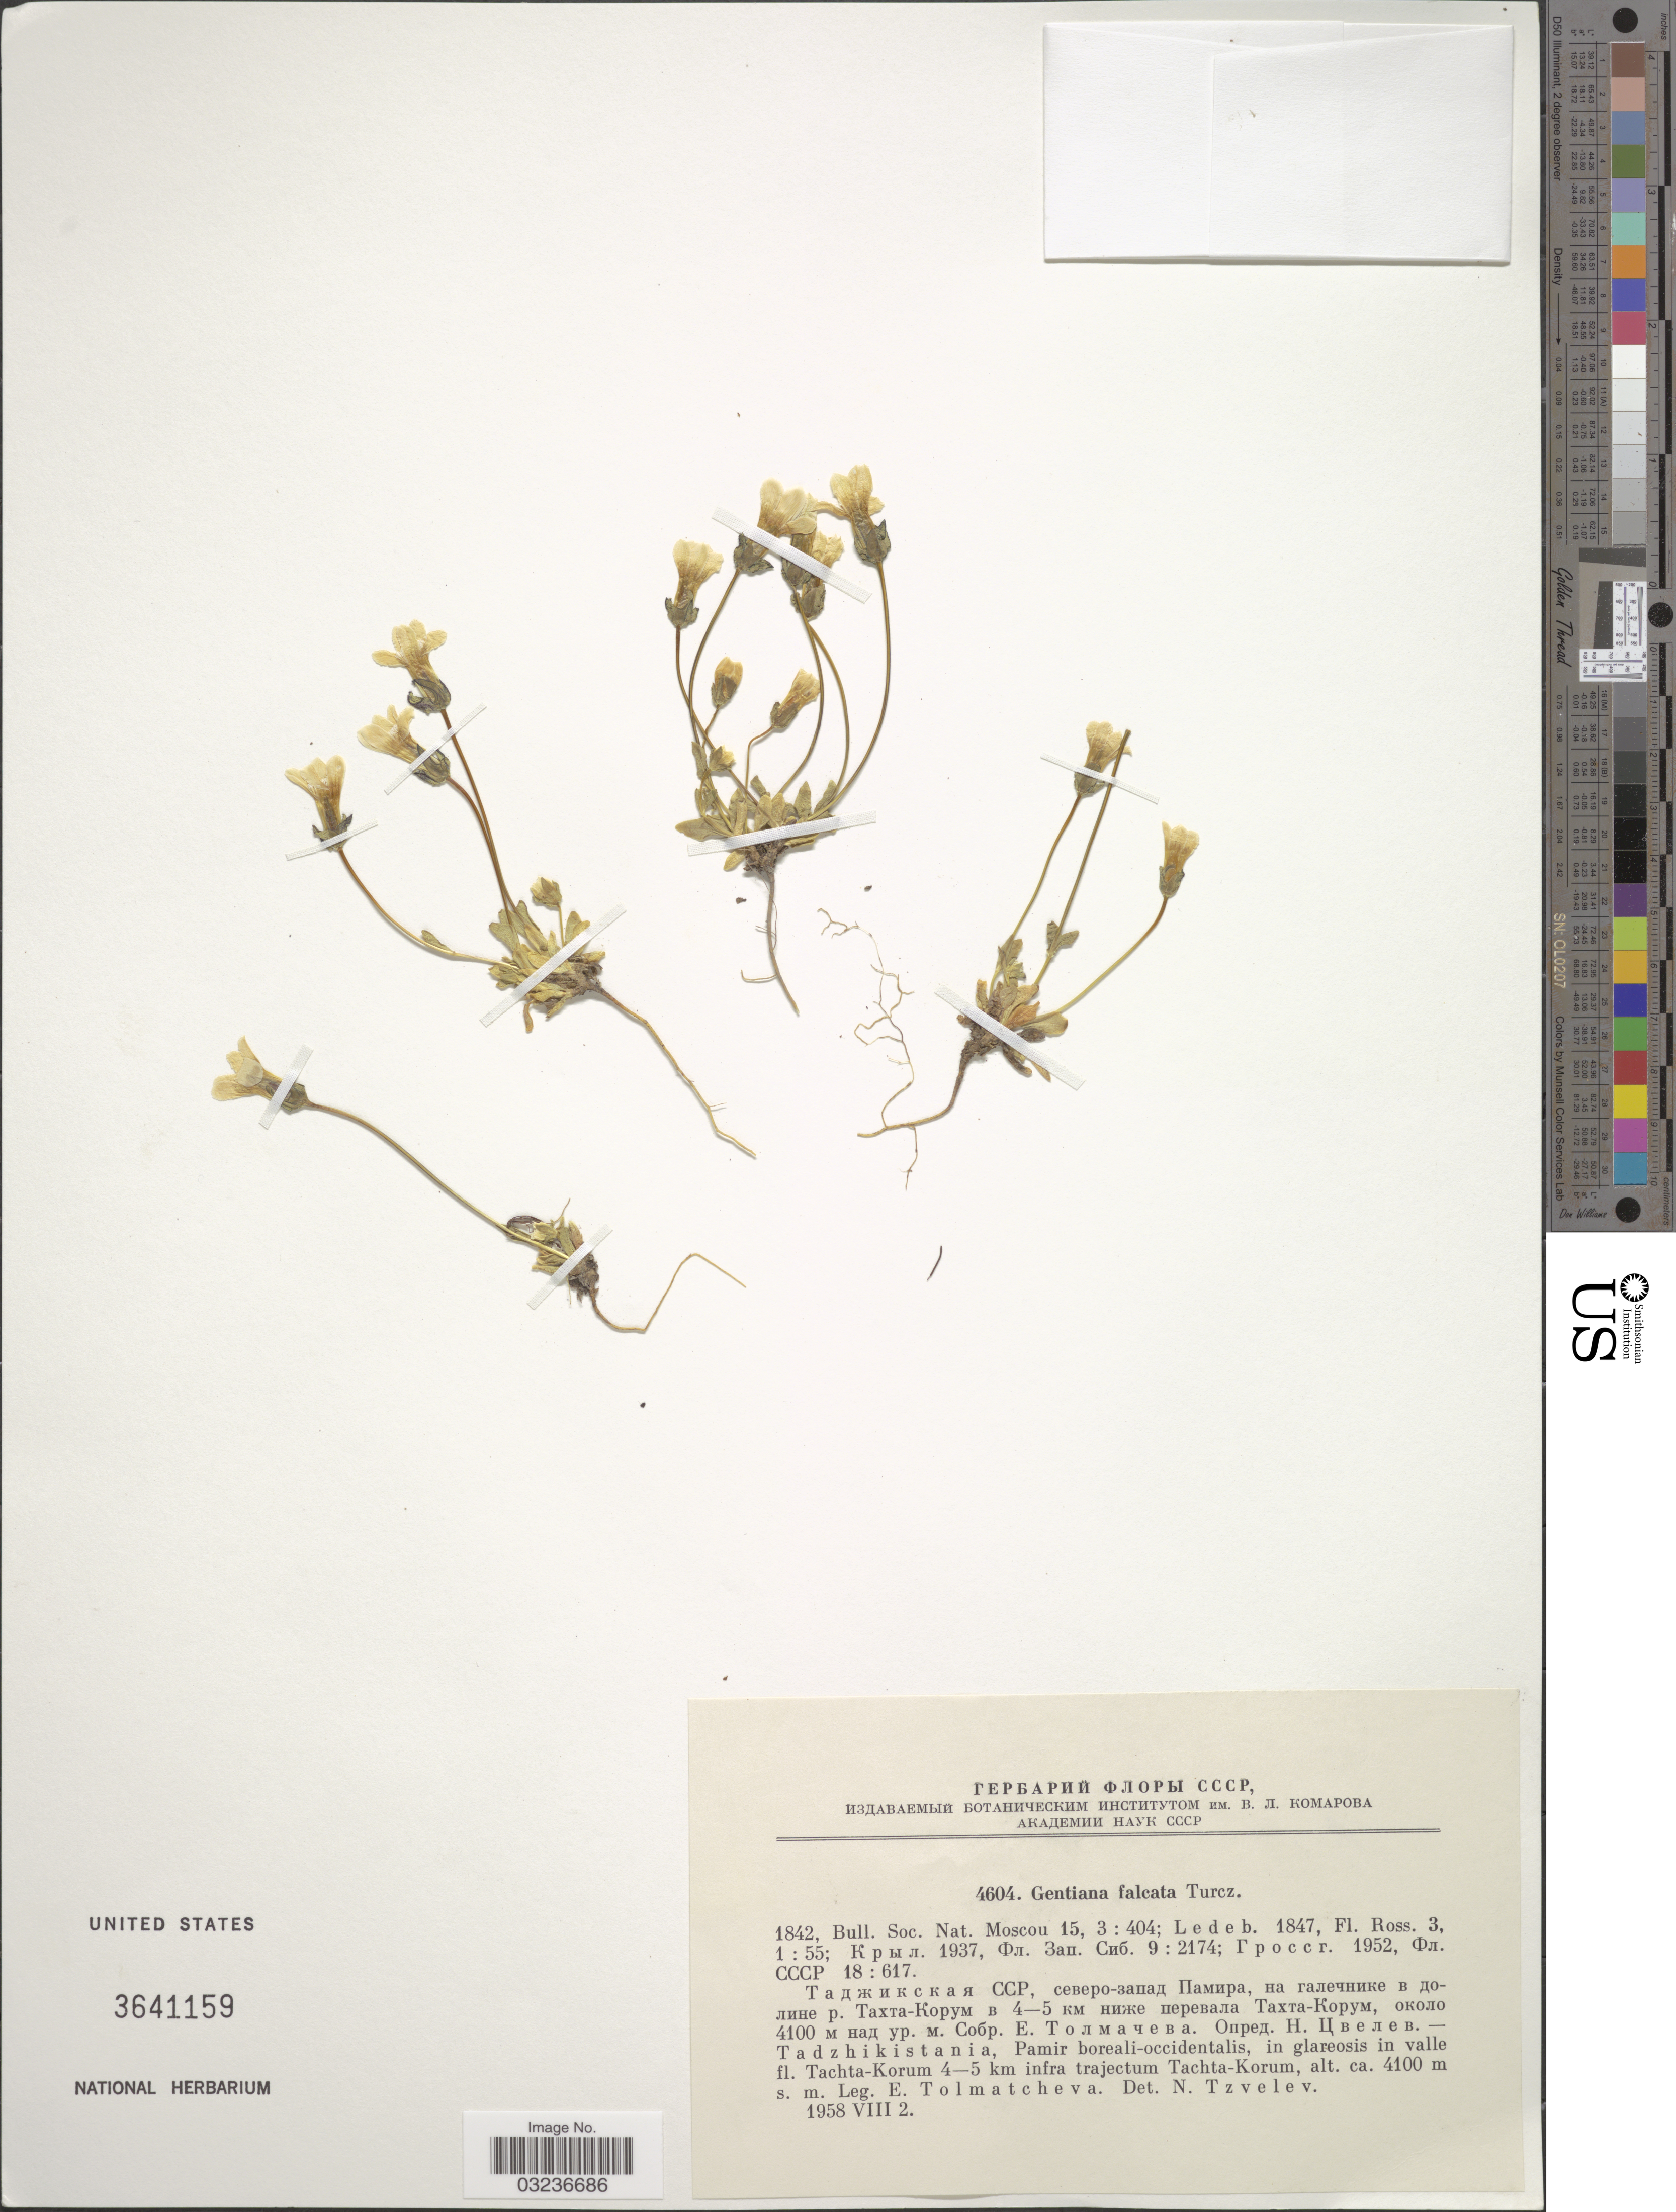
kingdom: Plantae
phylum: Tracheophyta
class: Magnoliopsida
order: Gentianales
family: Gentianaceae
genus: Gentiana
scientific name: Gentiana falcata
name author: Turcz. ex Kar. & Kir.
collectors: E. Tolmatscheva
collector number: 4604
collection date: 1958-08-02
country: Tajikistan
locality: Tadzhikistania, Pamir boreali-occidentalis, in glareosis in valle fl. Tachta-Korum 4-5 km infra trajectum Tachta-Korum.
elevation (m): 4100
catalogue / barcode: US 3641159